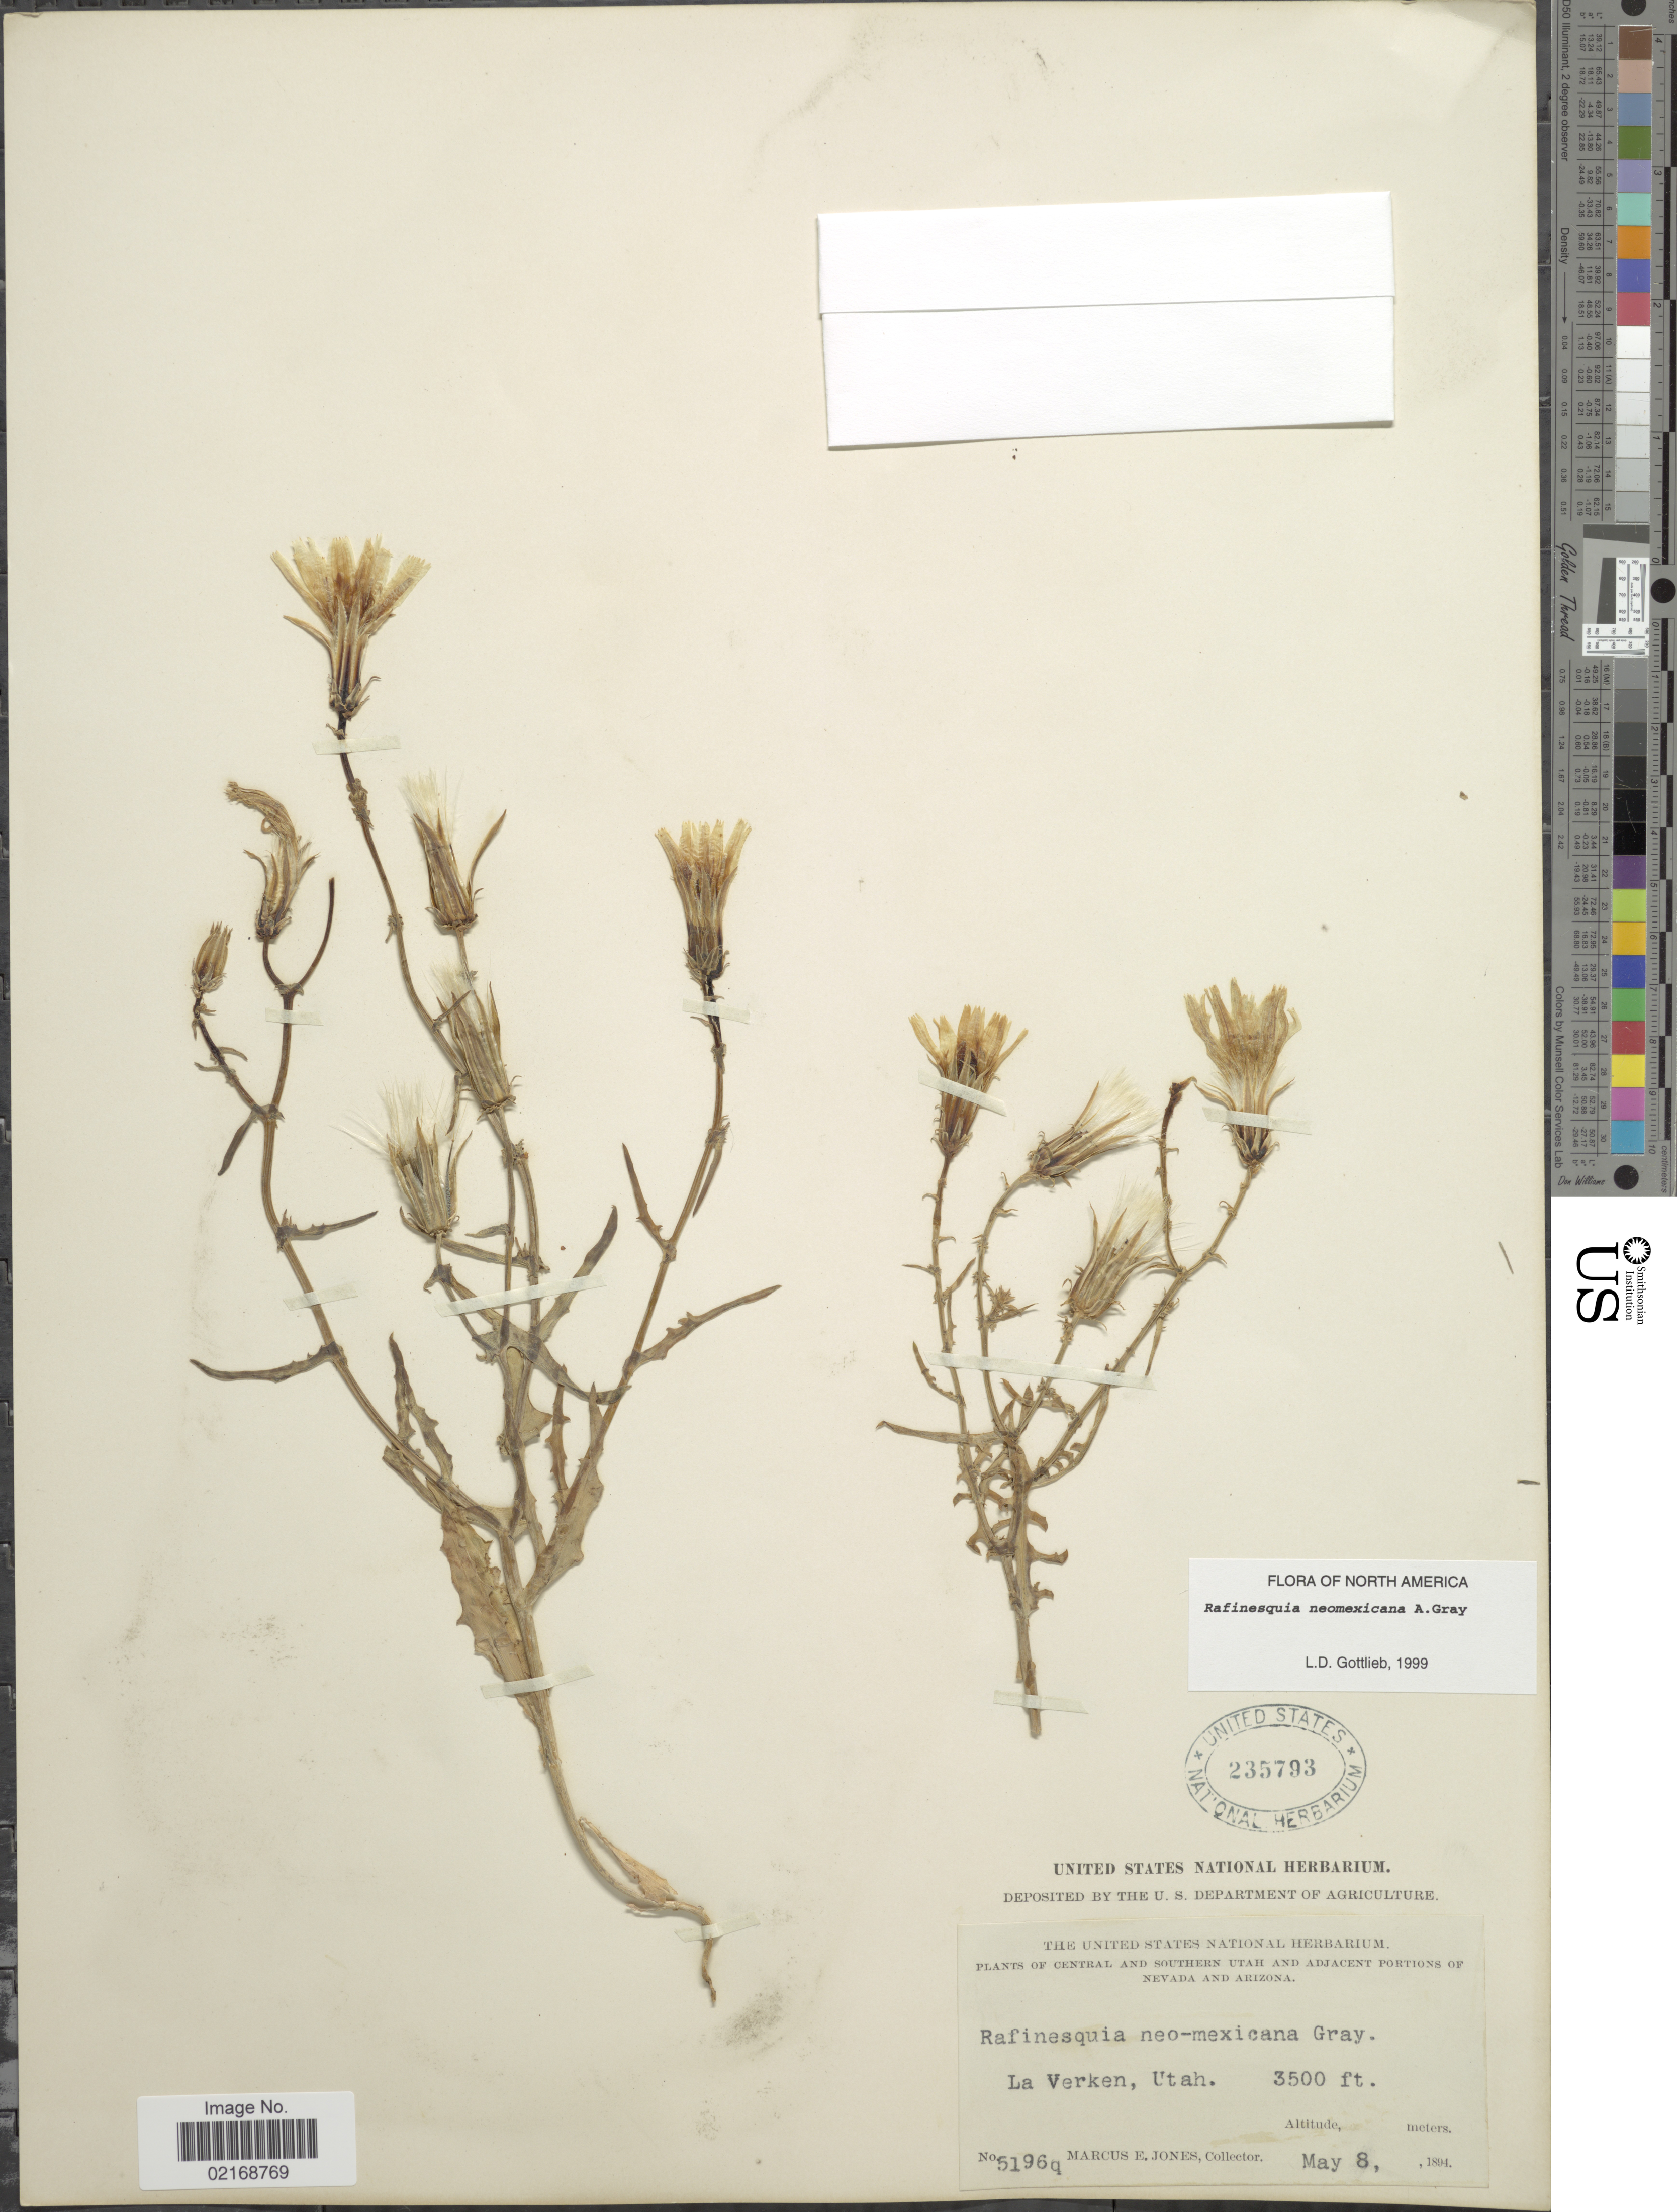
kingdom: Plantae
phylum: Tracheophyta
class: Magnoliopsida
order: Asterales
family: Asteraceae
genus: Rafinesquia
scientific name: Rafinesquia neomexicana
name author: A. Gray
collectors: M. E. Jones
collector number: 5196q*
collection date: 1894-05-08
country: United States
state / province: Utah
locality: Central and Southern Utah, La Verken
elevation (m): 1067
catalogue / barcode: US 235793